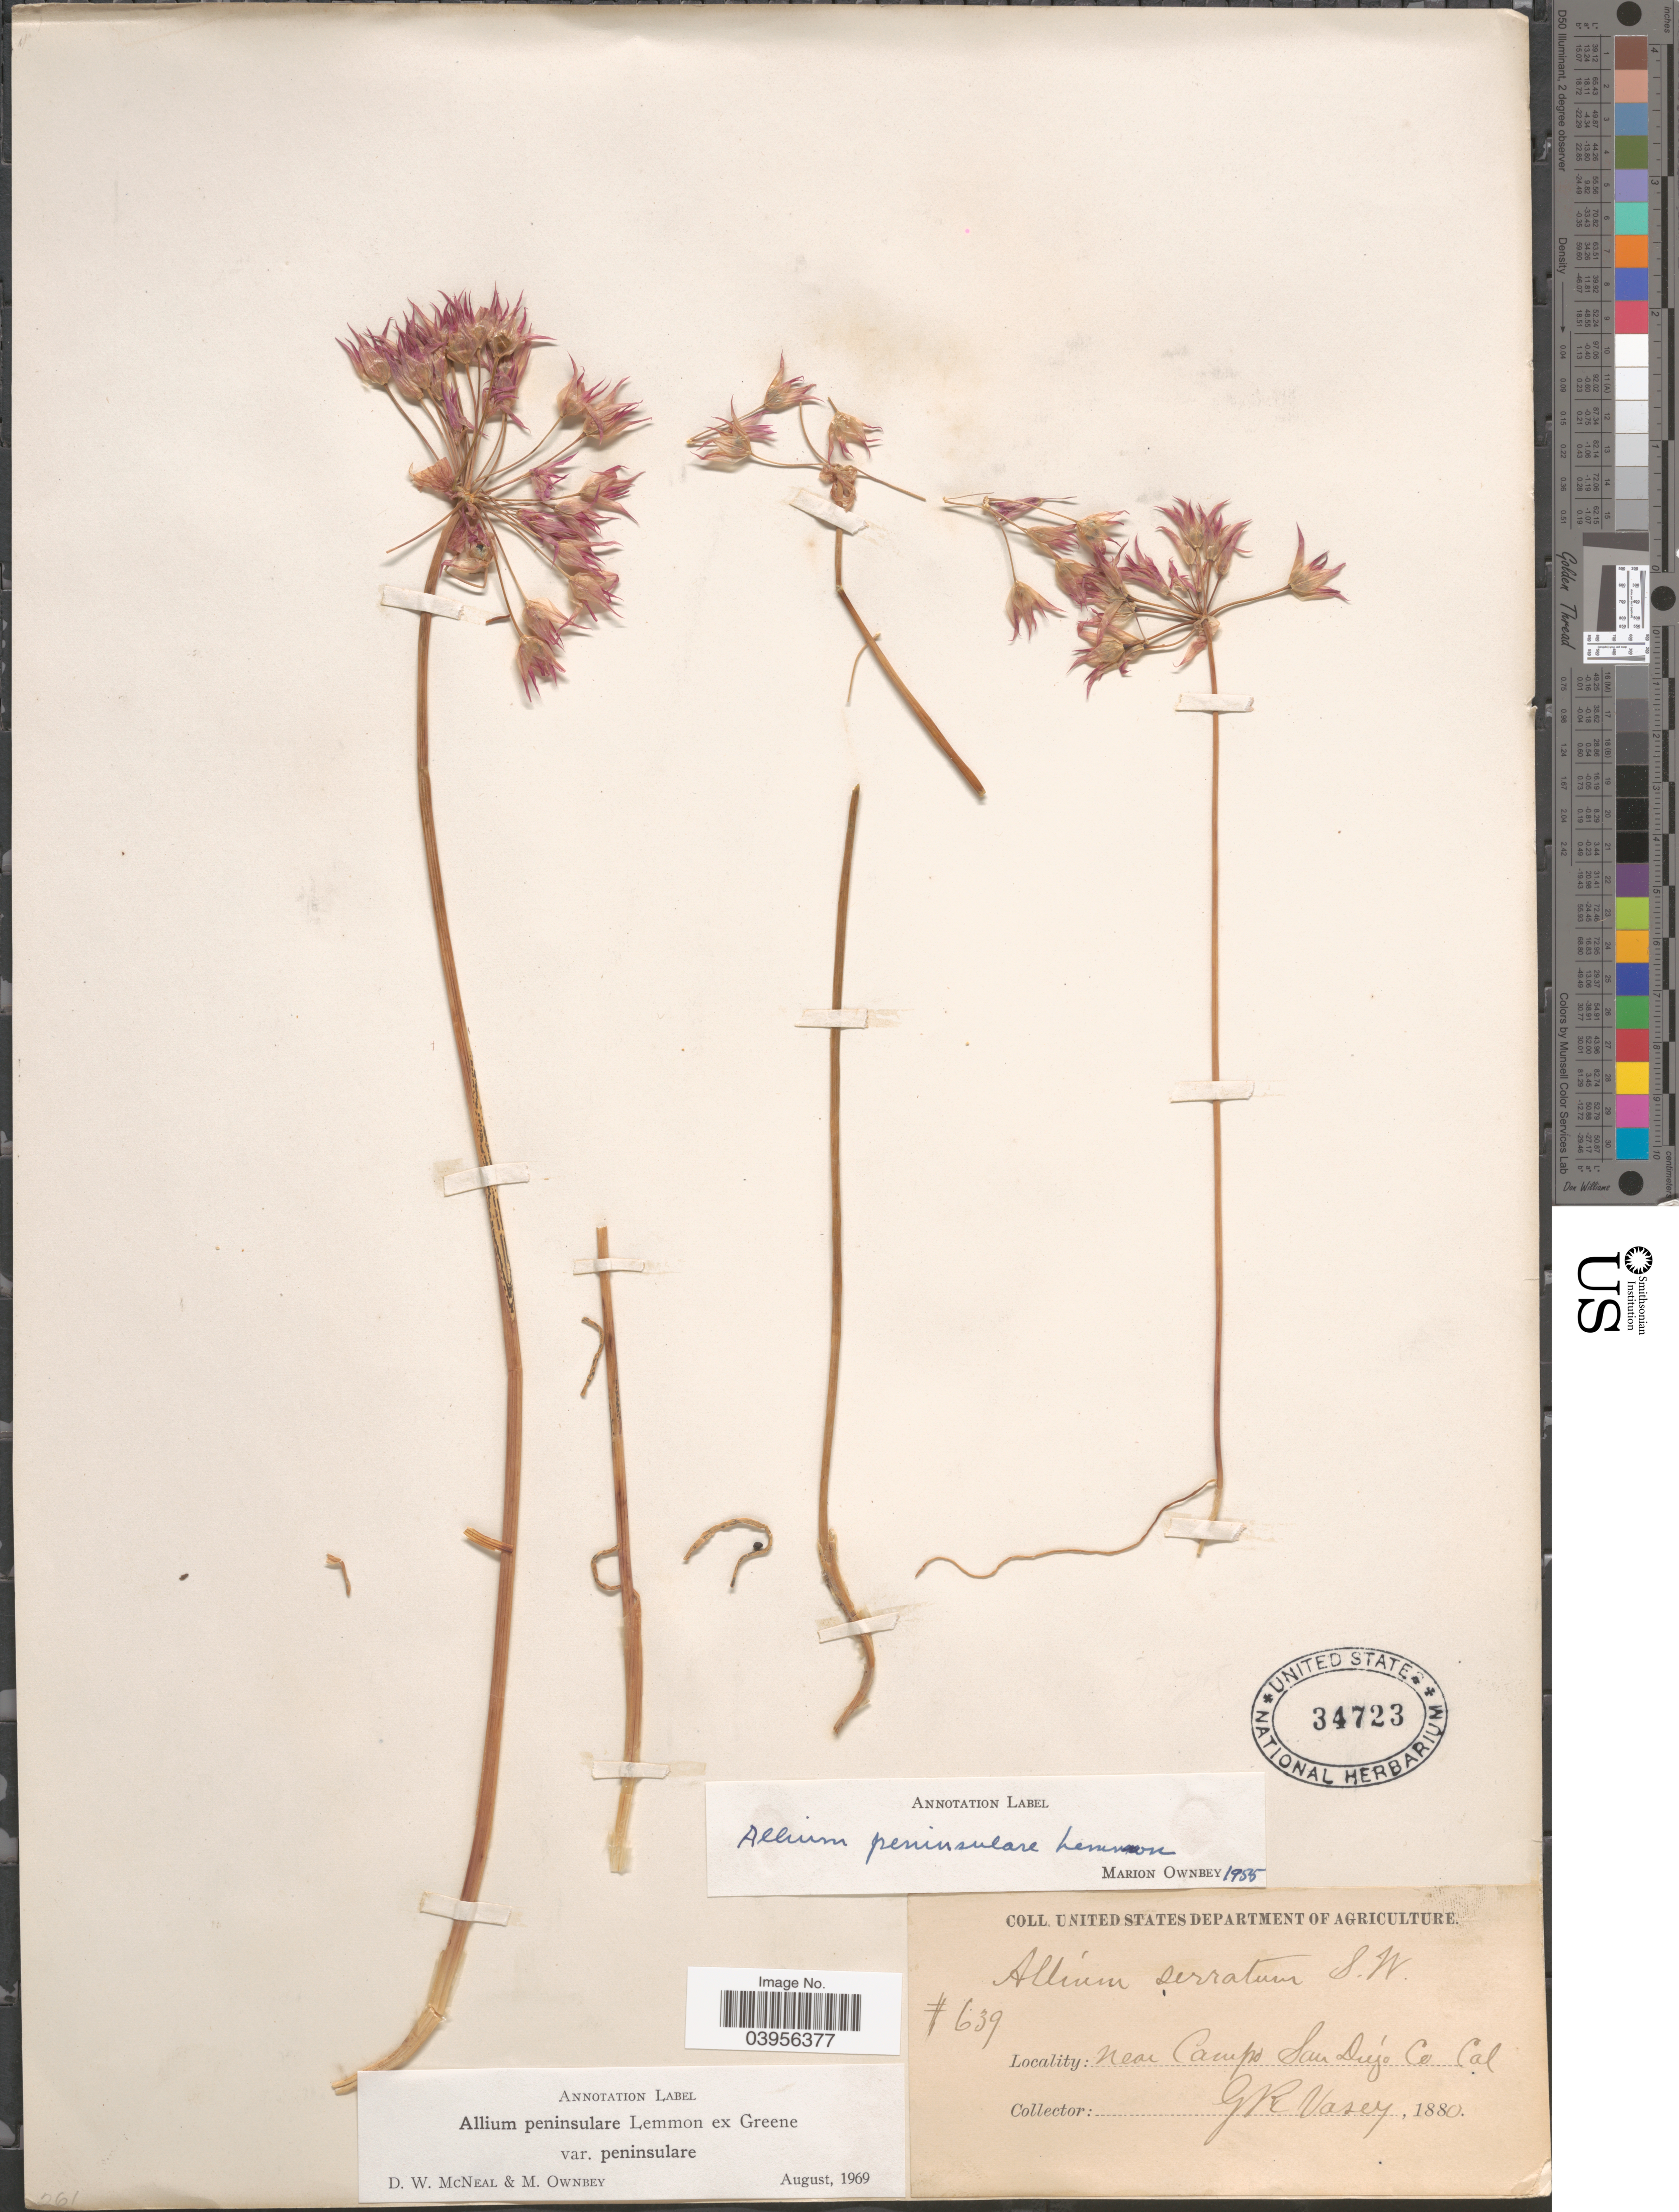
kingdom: Plantae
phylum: Tracheophyta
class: Liliopsida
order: Asparagales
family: Amaryllidaceae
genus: Allium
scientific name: Allium peninsulare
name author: Lemmon ex Greene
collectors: G. R. Vasey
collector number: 639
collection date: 1880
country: United States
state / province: California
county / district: San Diego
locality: Near Campo San Diego Co.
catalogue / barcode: US 34723